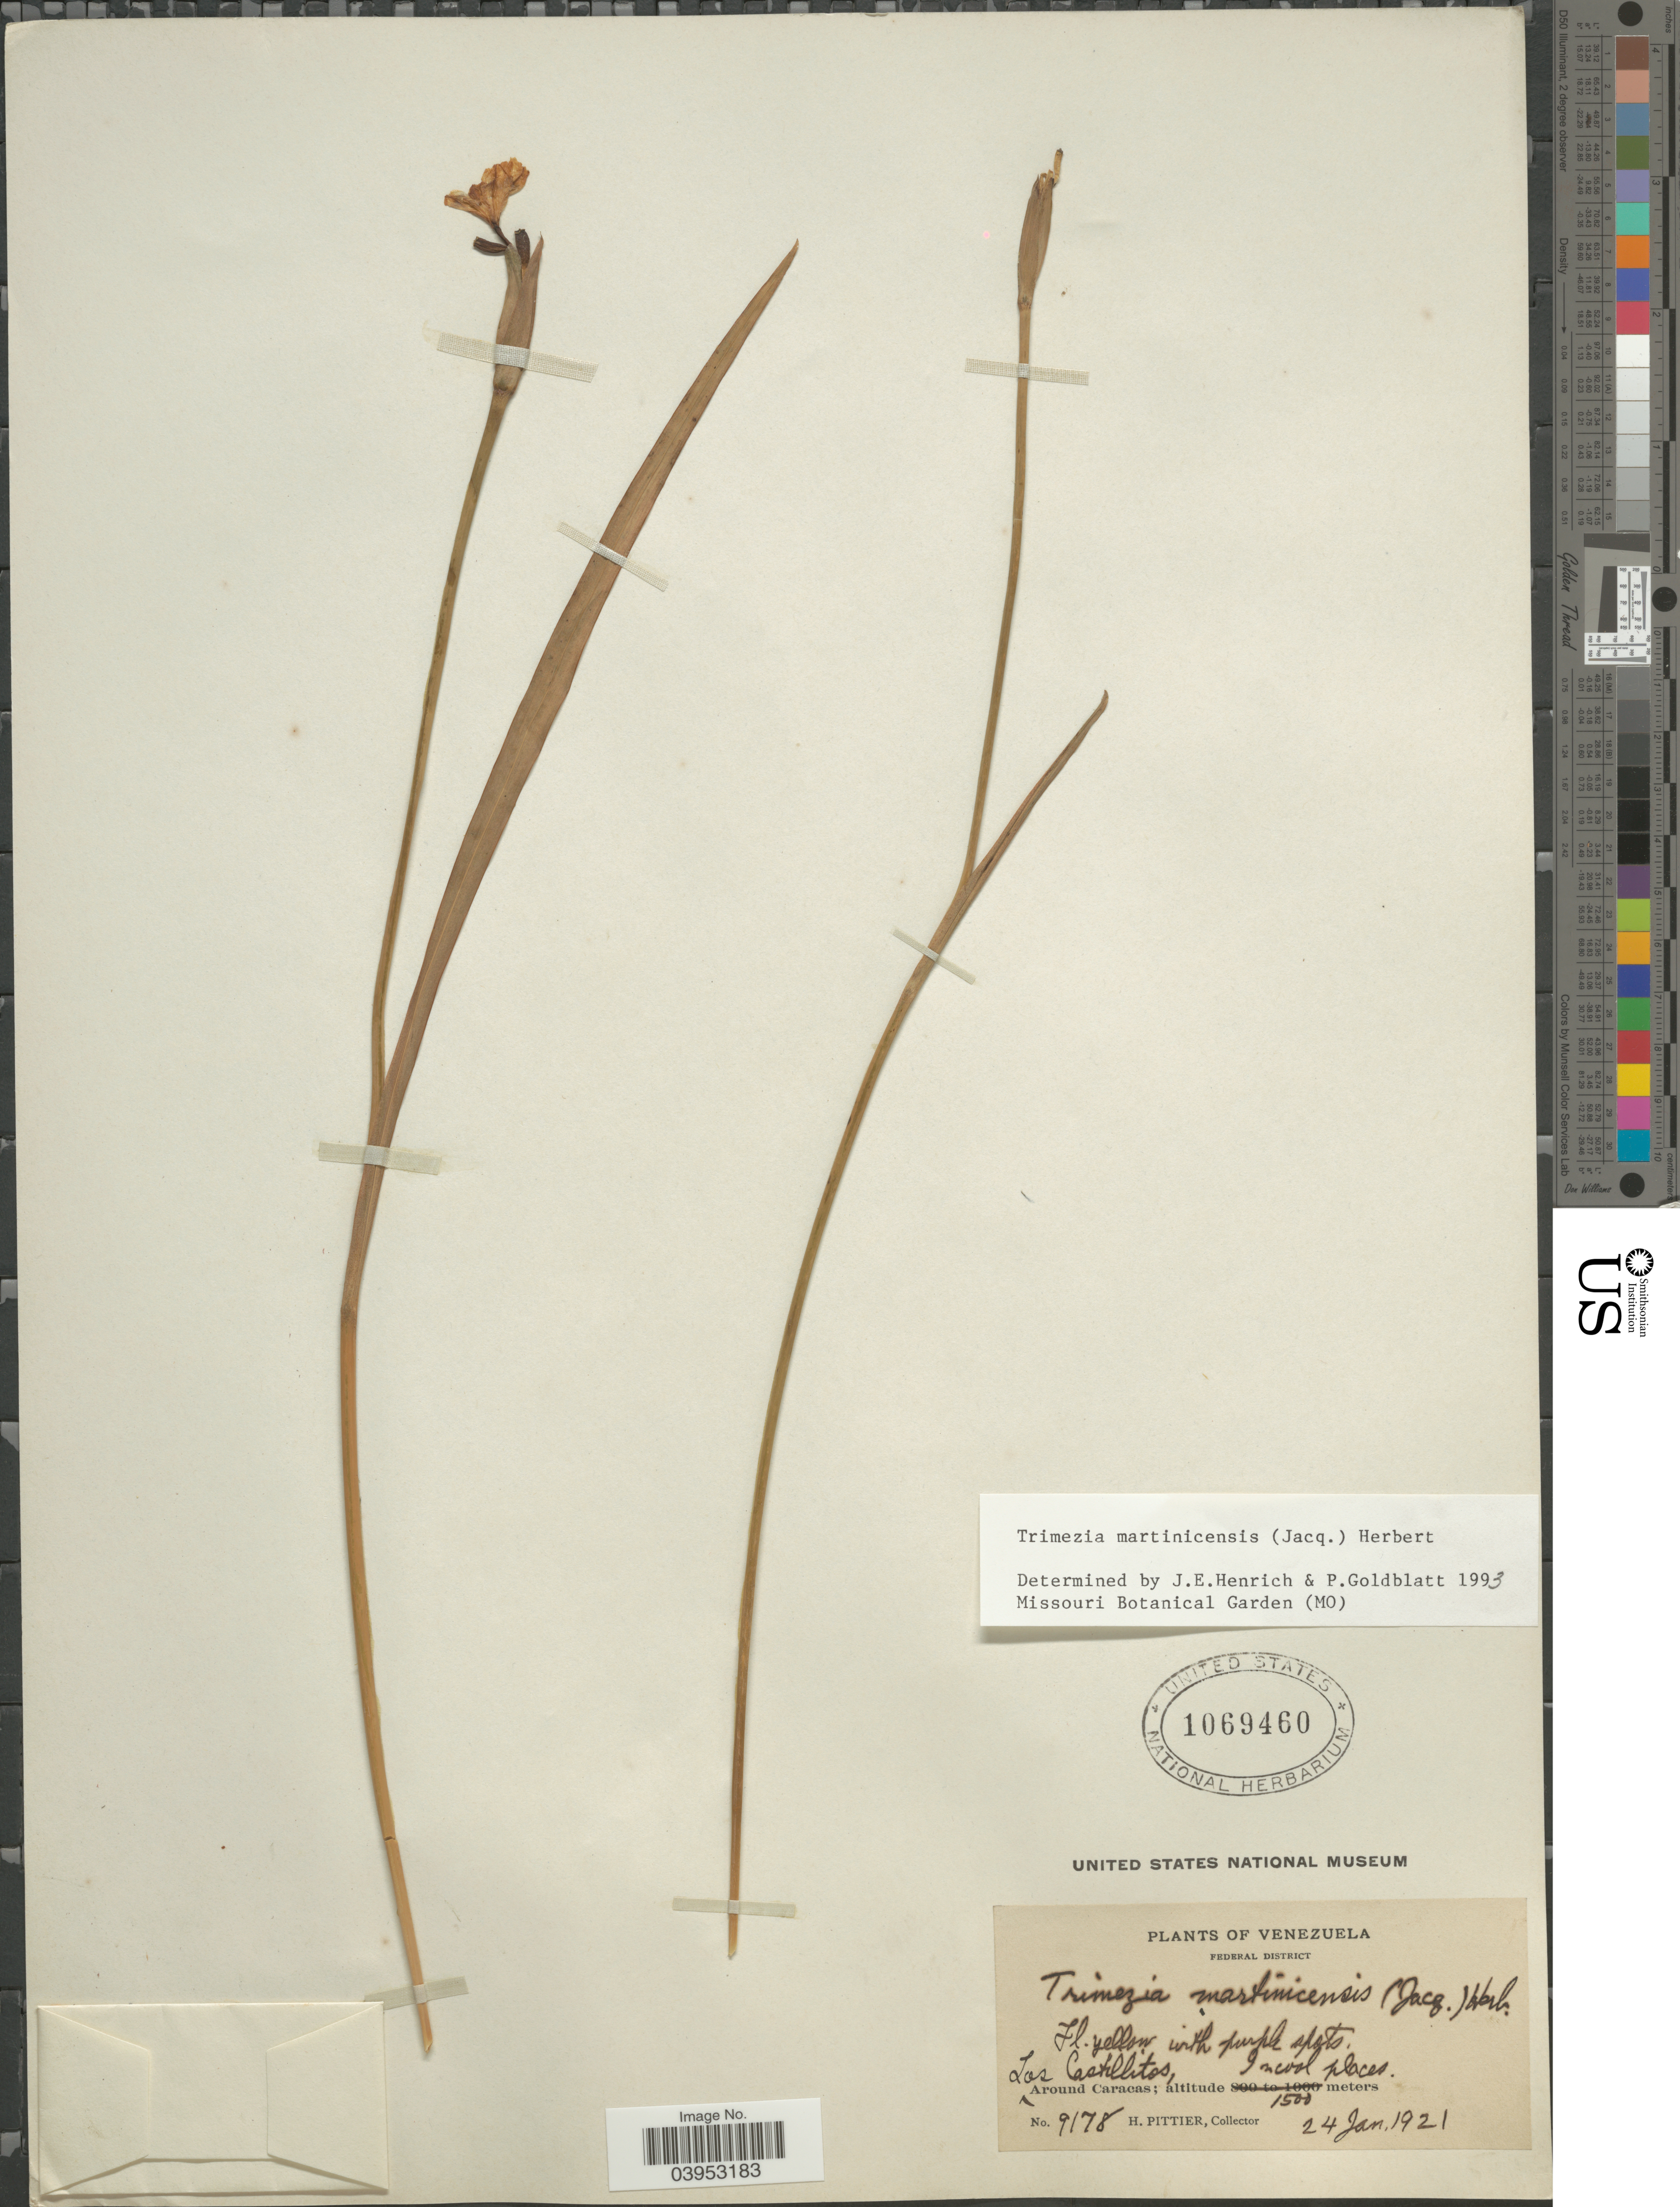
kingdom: Plantae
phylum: Tracheophyta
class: Liliopsida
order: Asparagales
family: Iridaceae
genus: Trimezia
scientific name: Trimezia martinicensis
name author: (Jacq.) Herb.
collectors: H. F. Pittier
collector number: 9178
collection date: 1921-01-24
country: Venezuela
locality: Federal District. Las Castillitos, Around Caracas.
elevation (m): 1500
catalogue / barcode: US 1069460